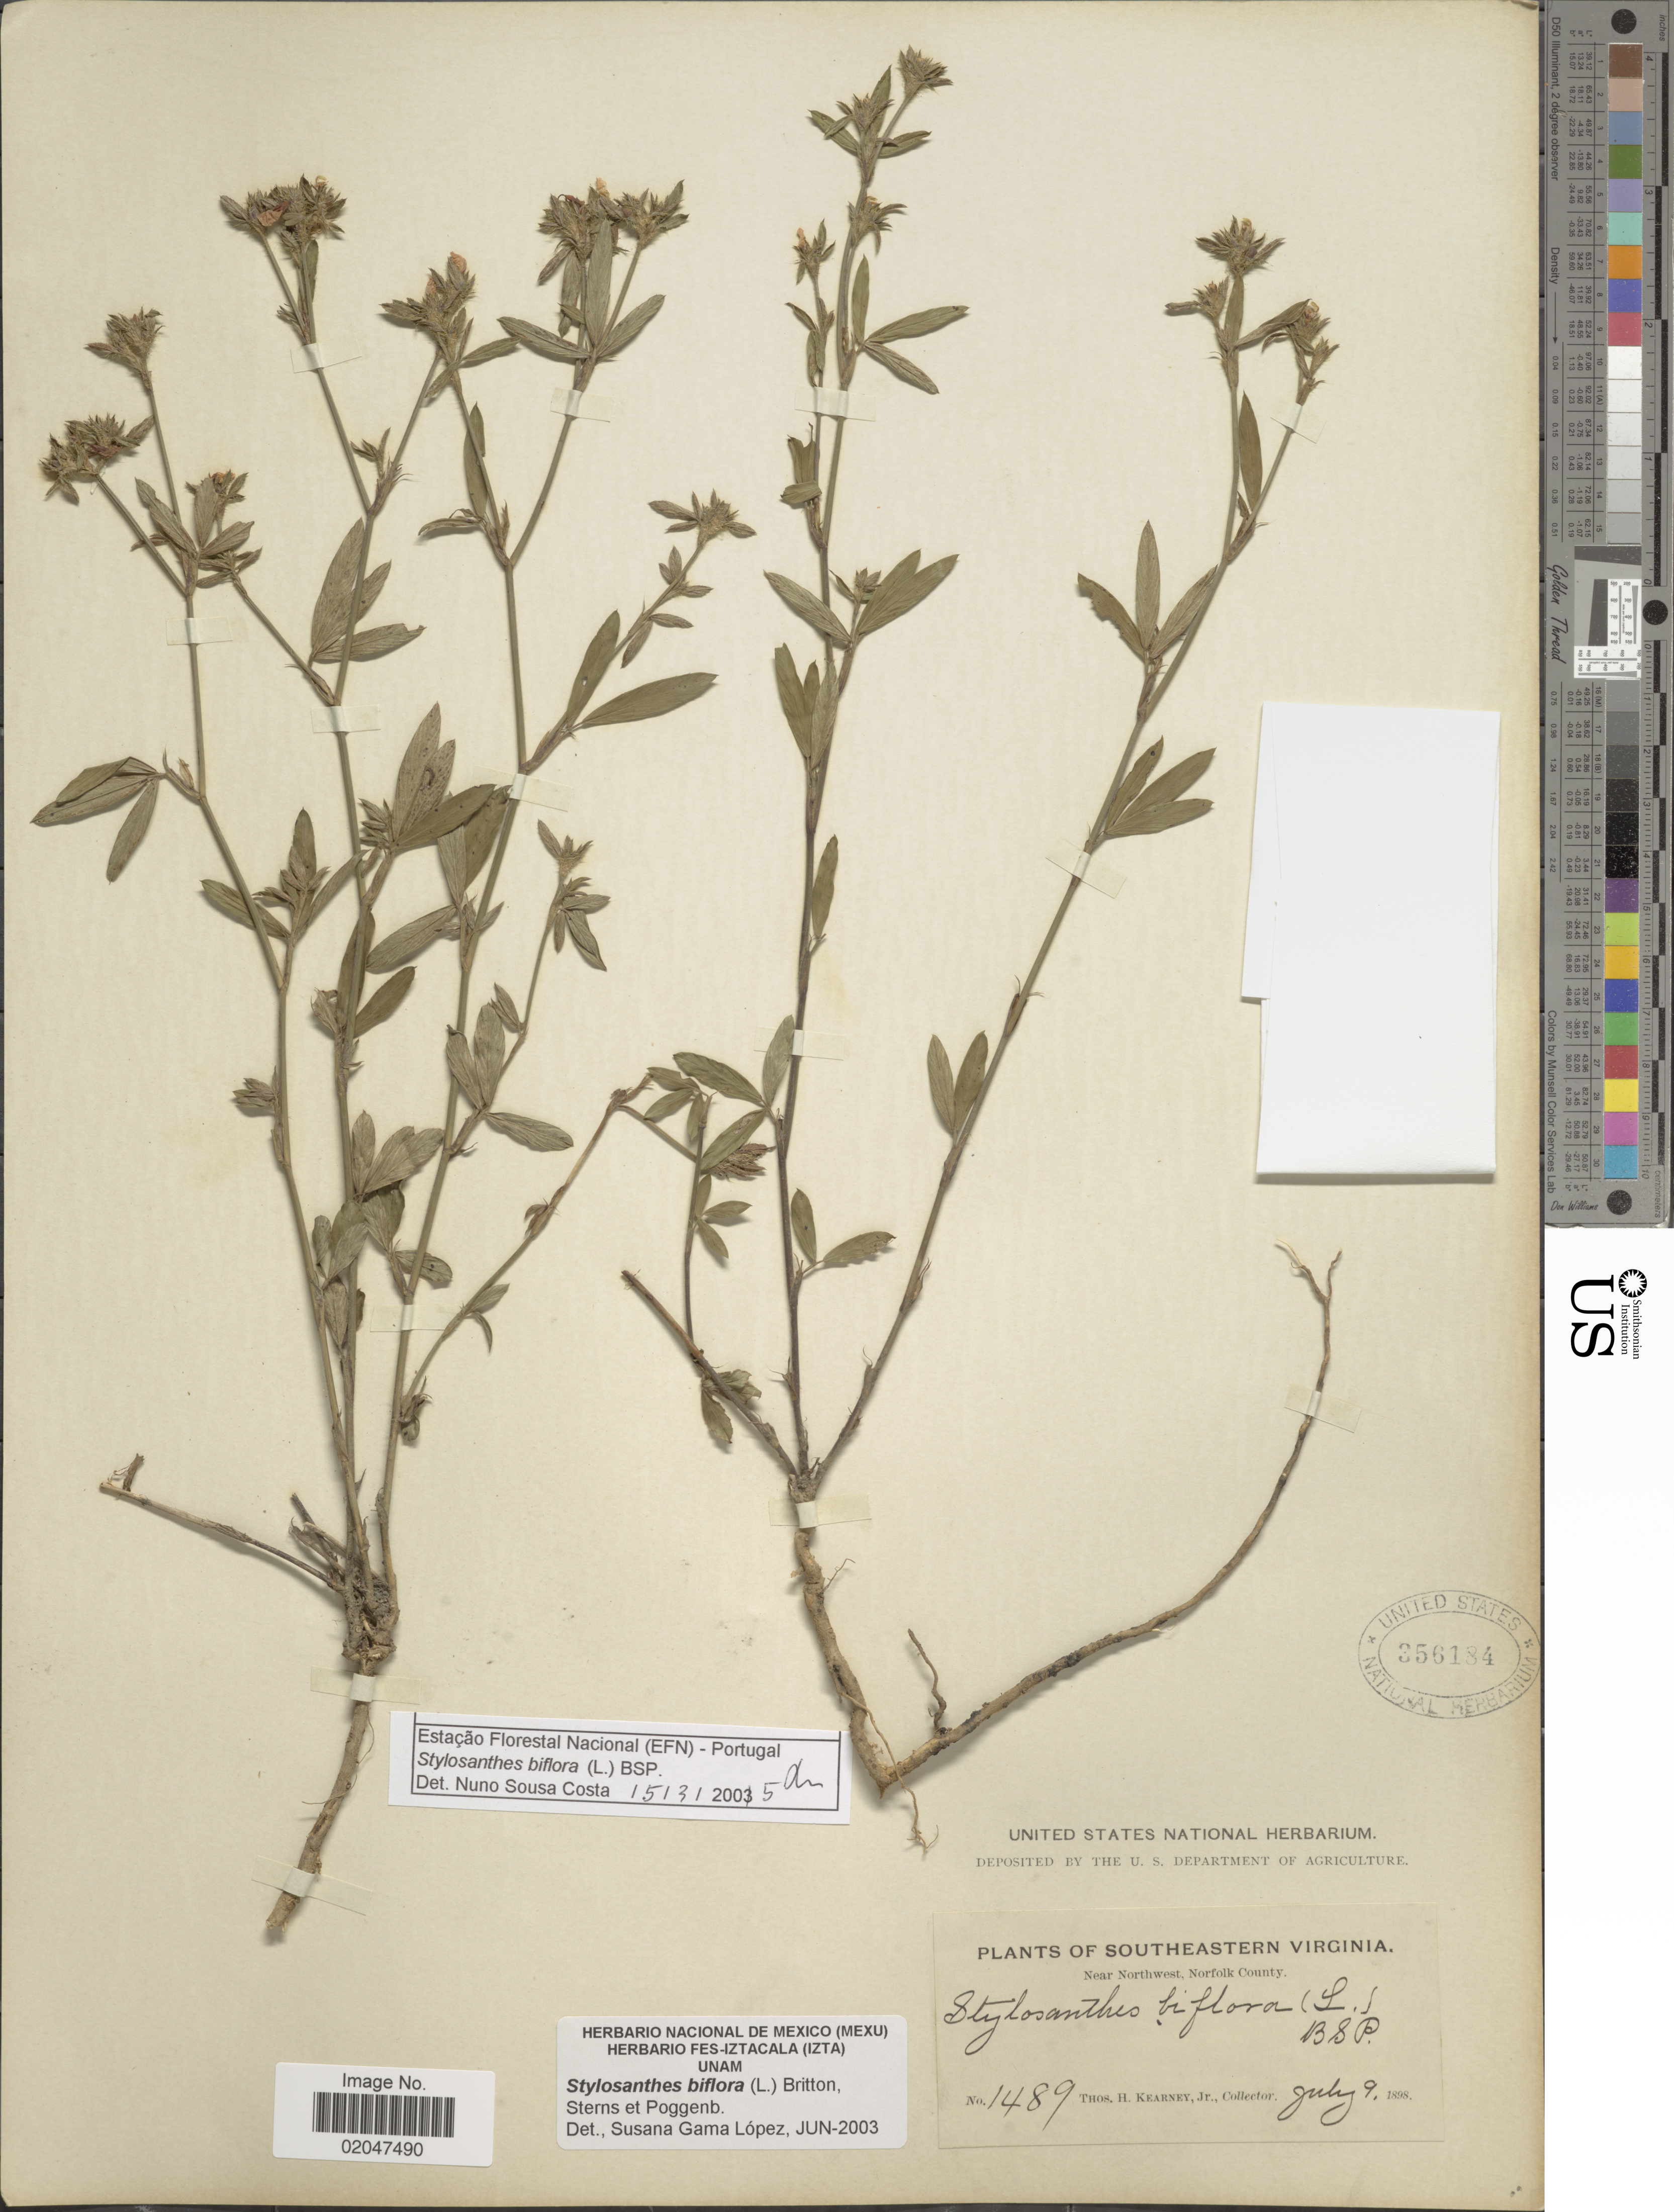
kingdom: Plantae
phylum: Tracheophyta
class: Magnoliopsida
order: Fabales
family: Fabaceae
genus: Stylosanthes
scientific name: Stylosanthes biflora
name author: (L.) Britton et al.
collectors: T. H. Kearney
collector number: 1489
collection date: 1898-07-09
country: United States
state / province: Virginia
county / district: City of Chesapeake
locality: Southeastern Virginia. Near Northwest, Norfolk County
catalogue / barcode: US 356184